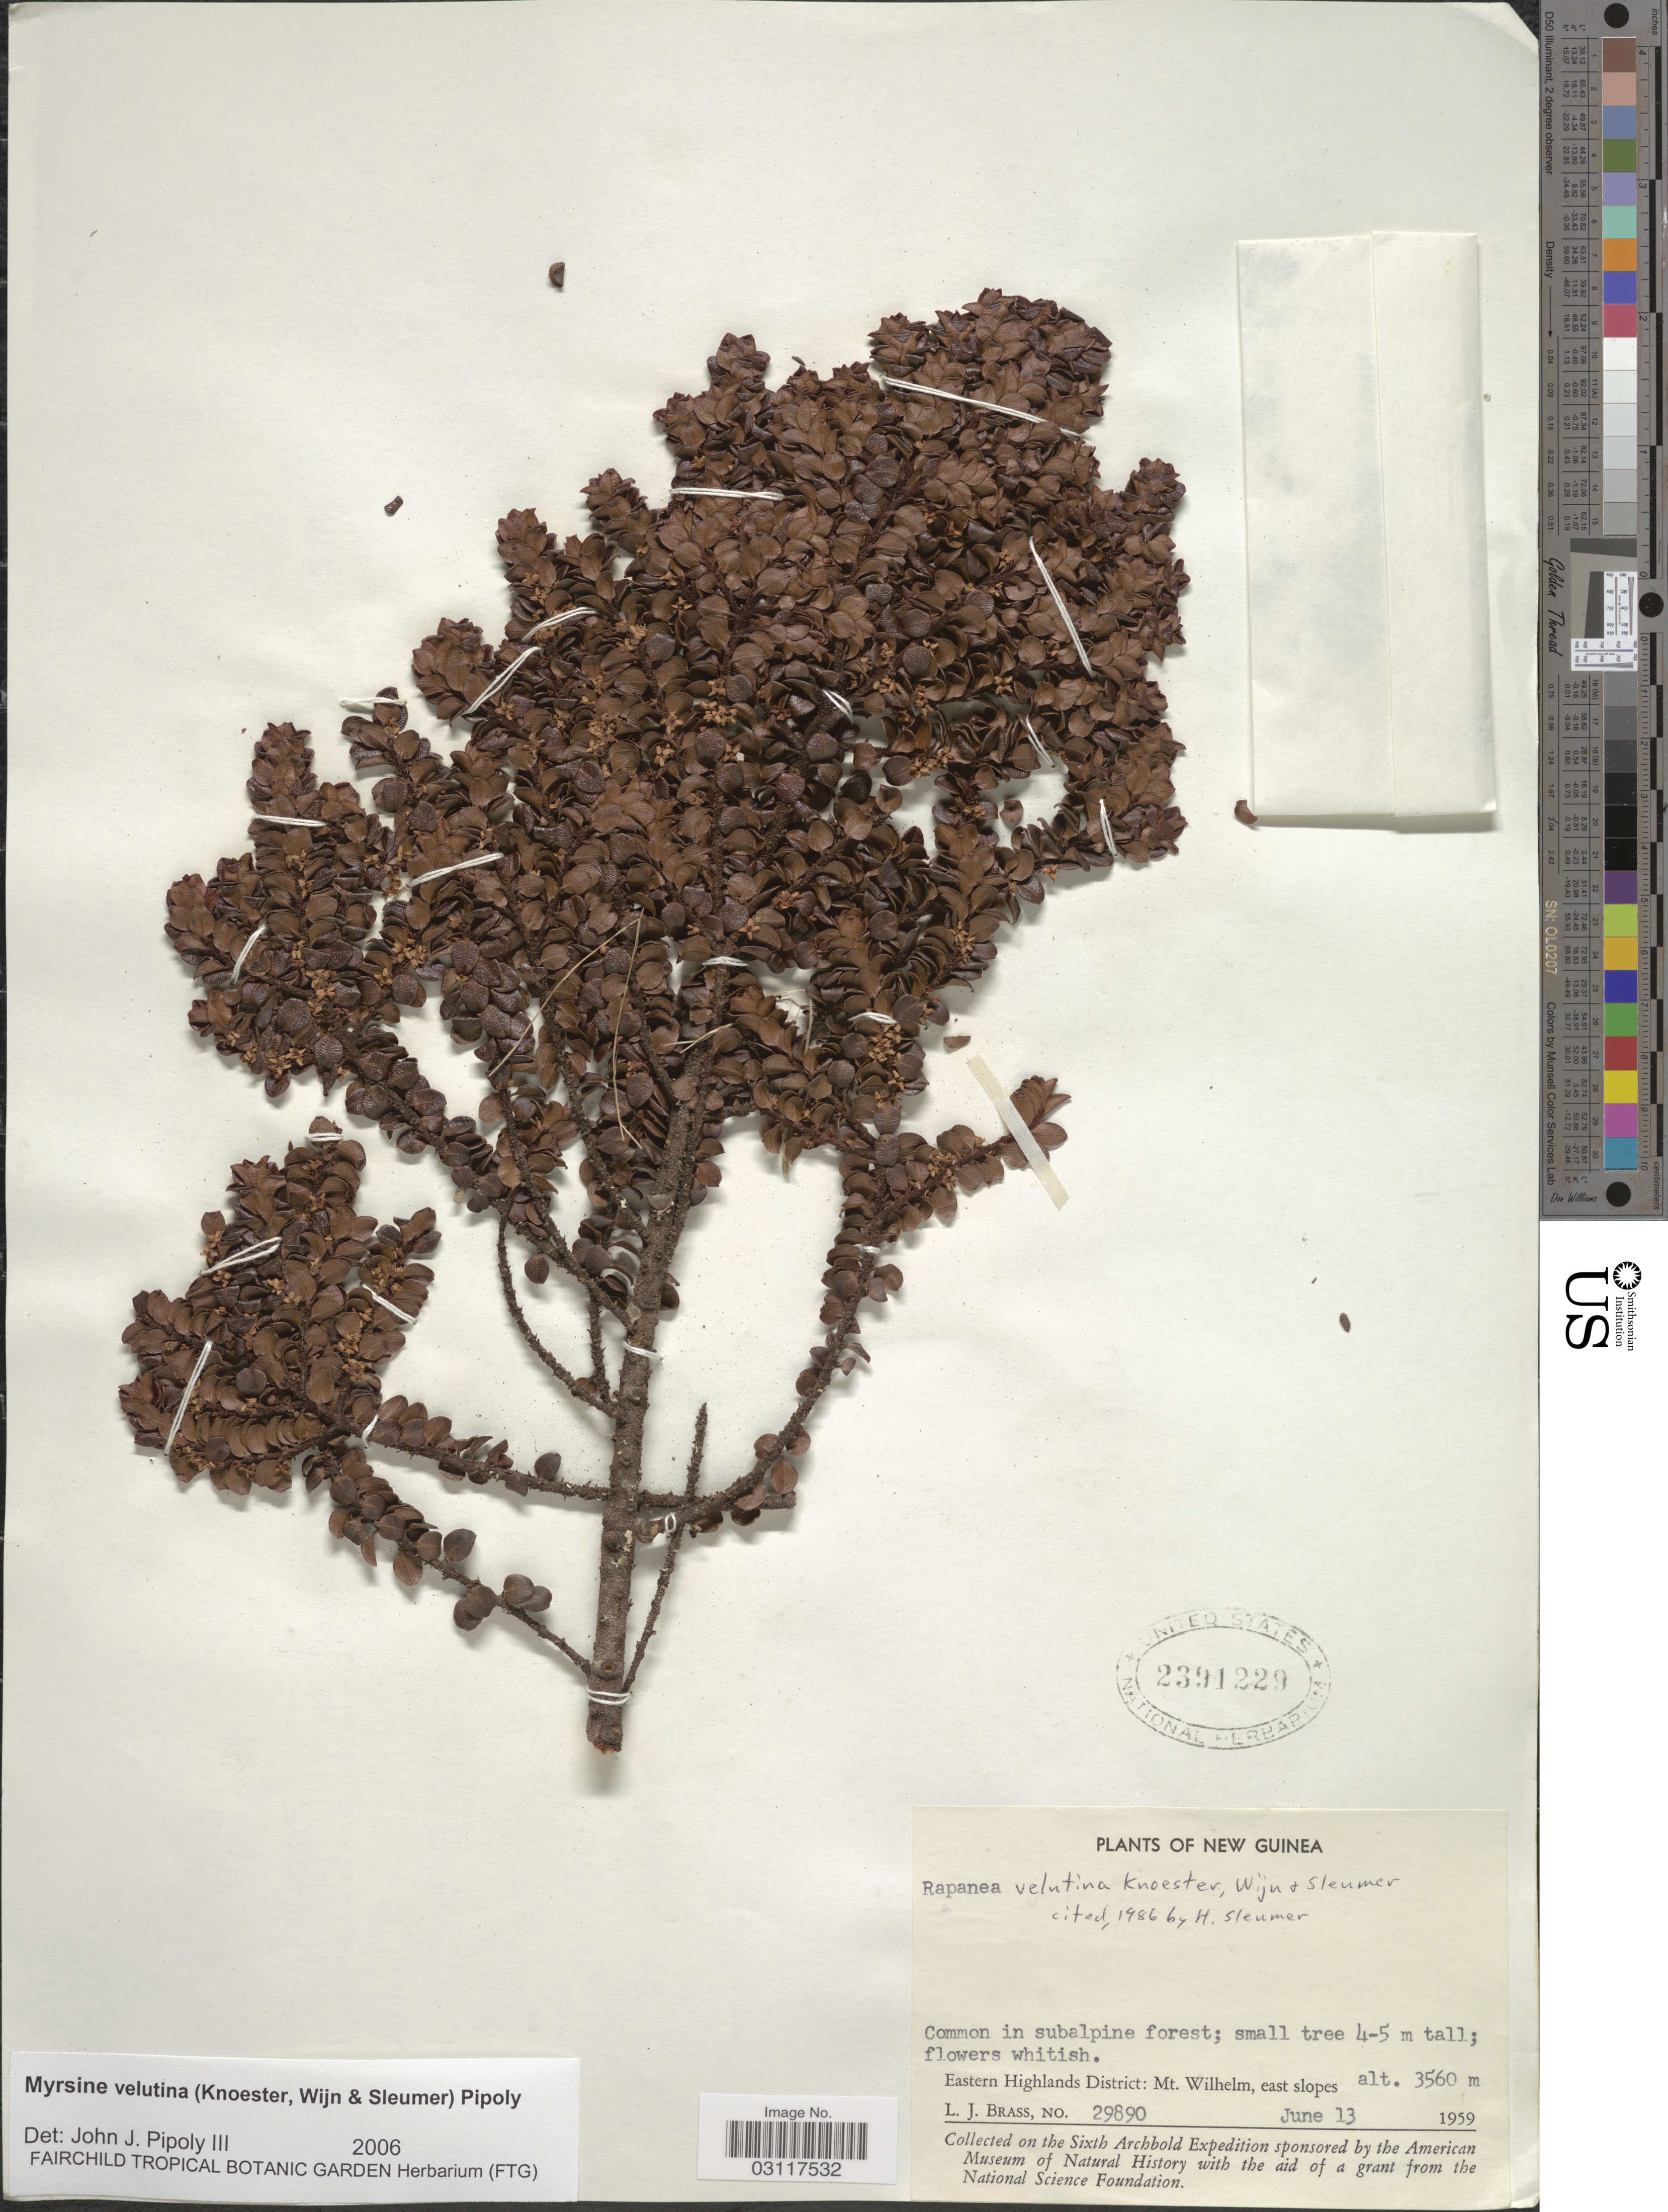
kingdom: Plantae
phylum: Tracheophyta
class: Magnoliopsida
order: Ericales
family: Primulaceae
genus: Myrsine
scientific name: Myrsine velutina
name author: (Knoester et al.) Pipoly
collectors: L. J. Brass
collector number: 29890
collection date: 1959-06-13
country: Papua New Guinea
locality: New Guinea, Eastern Highlands District: Mt. Wilhelm, east slopes.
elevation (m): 3560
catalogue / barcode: US 2391229